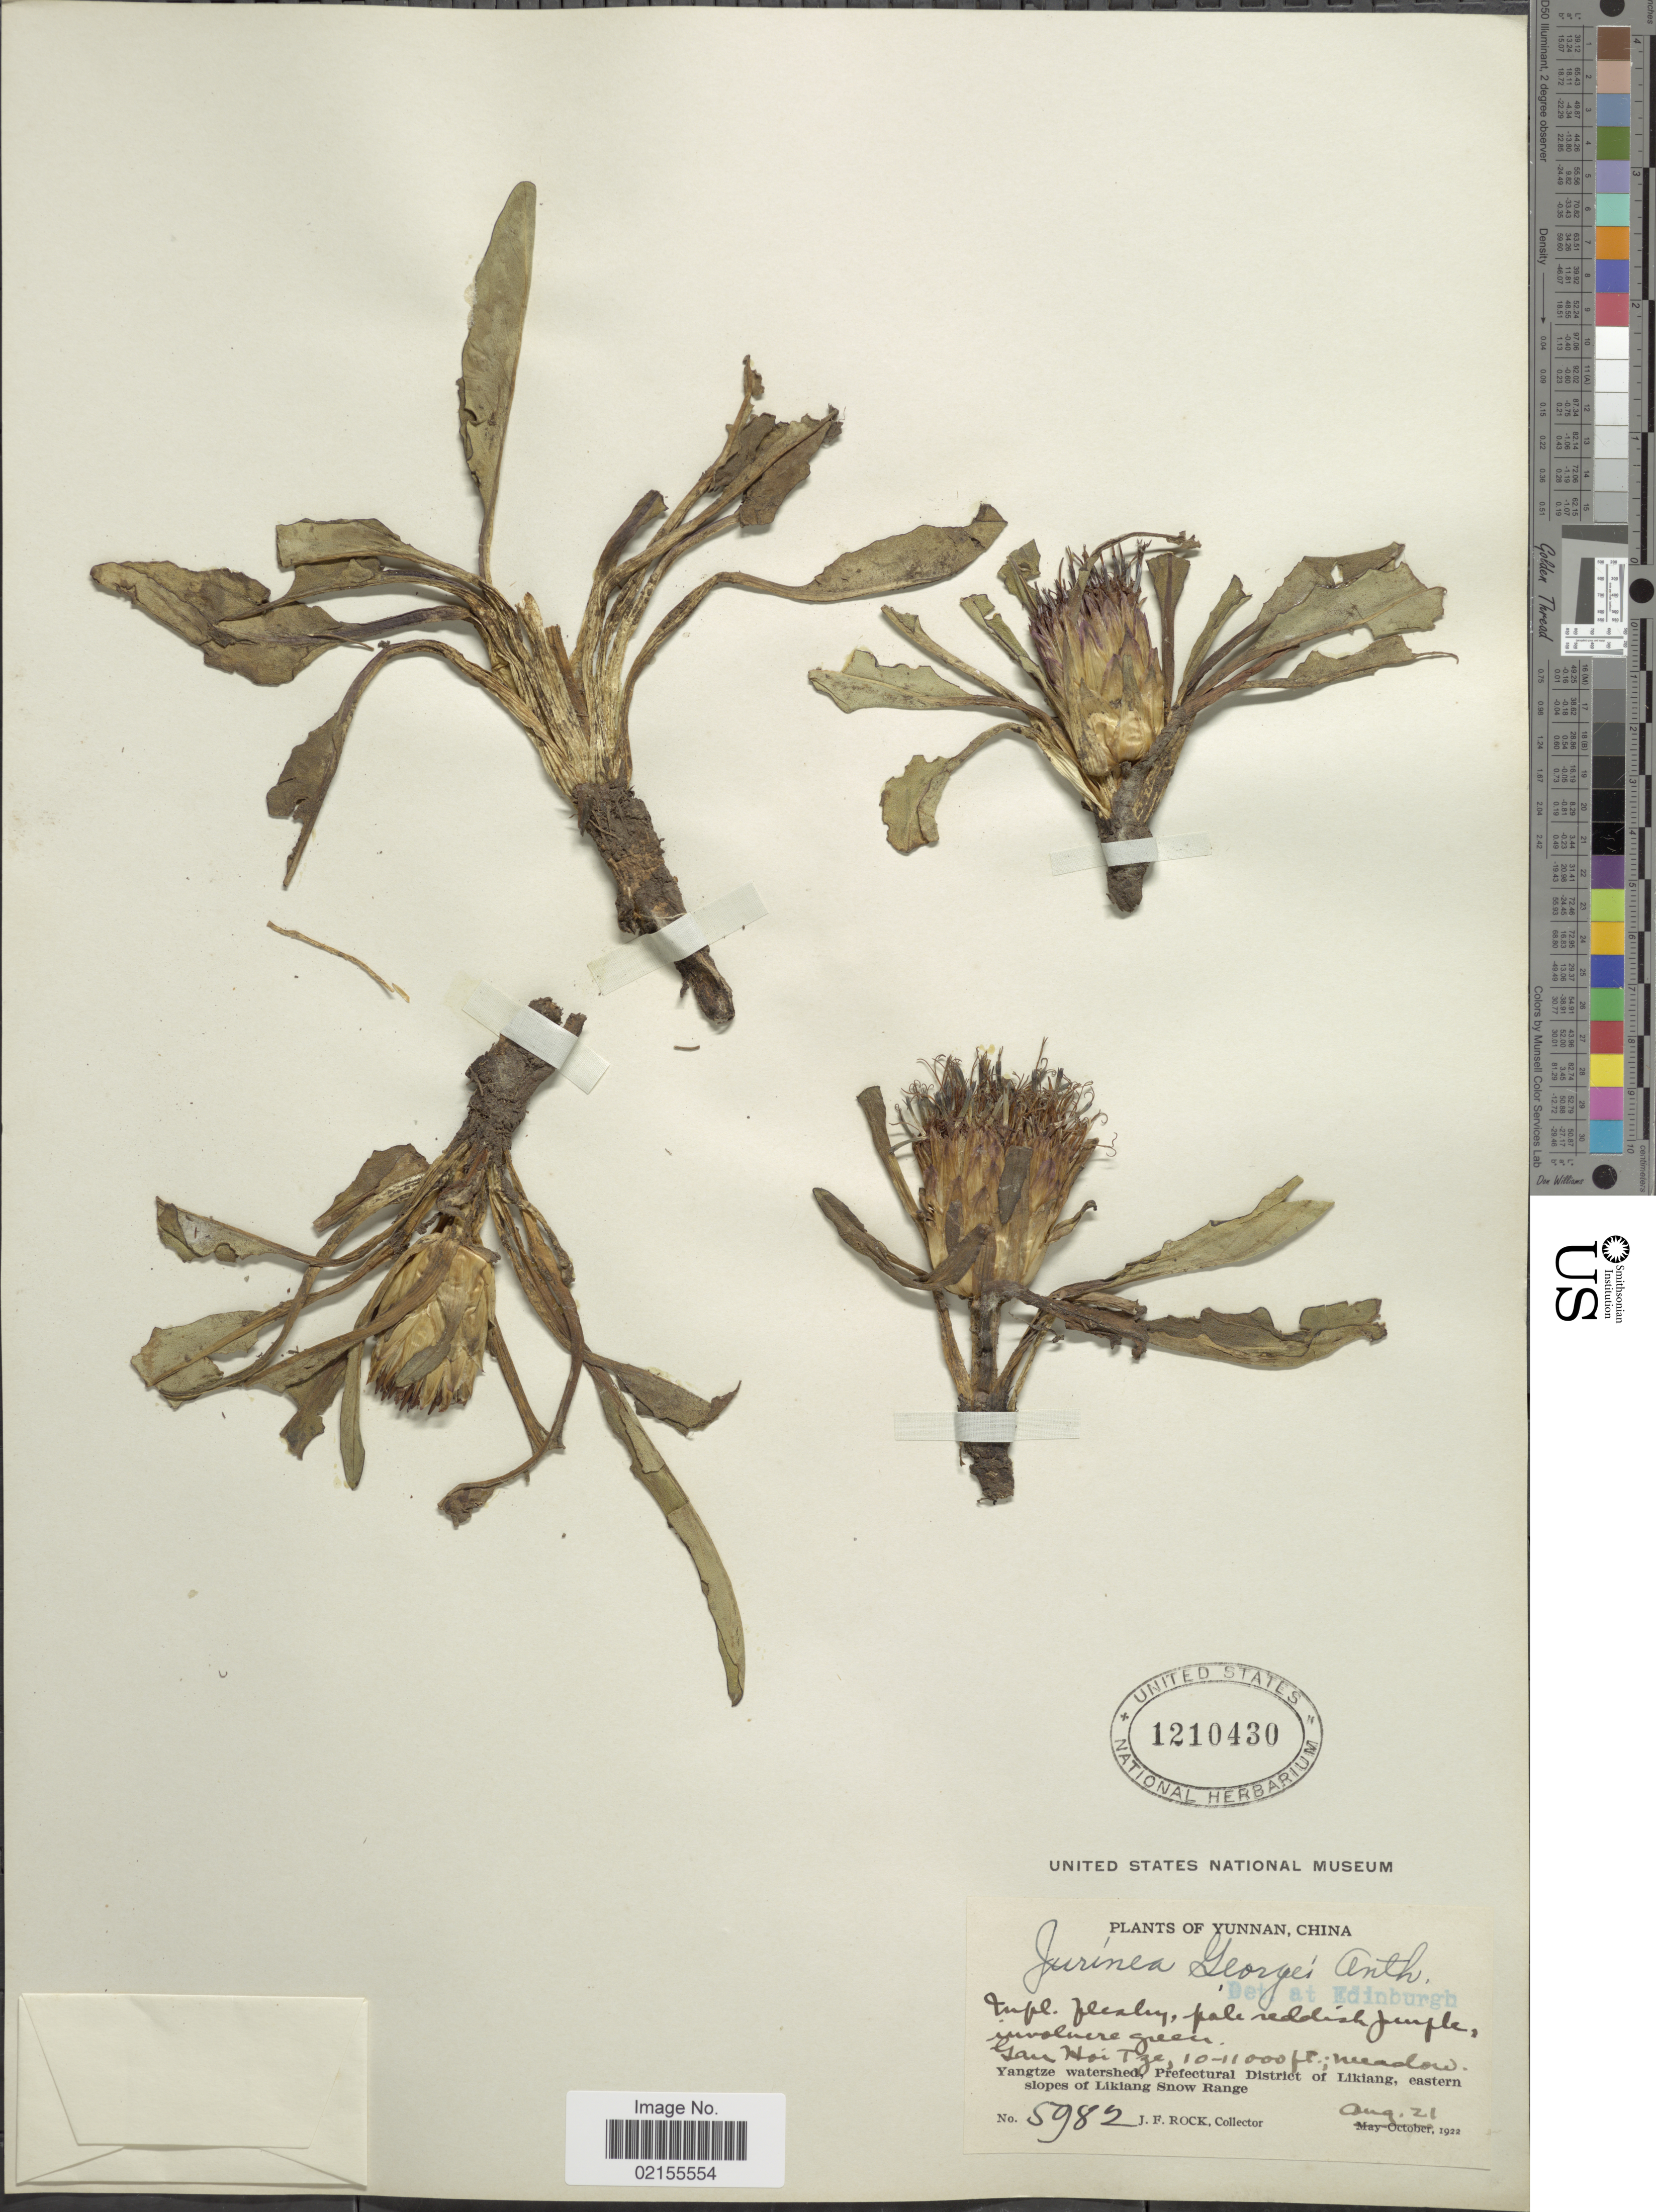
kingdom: Plantae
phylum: Tracheophyta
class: Magnoliopsida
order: Asterales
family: Asteraceae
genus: Jurinea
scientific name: Jurinea georgei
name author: J. Anthony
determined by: Chen, Yousheng S.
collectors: J. Rock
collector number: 5982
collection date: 1922-08-21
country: China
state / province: Yunnan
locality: Gan Hoi Tze, meadow, Yangtze watershed, prefectural District of Lkiang, eastern slopes of Likiang Snow Range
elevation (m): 3048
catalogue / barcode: US 1210430